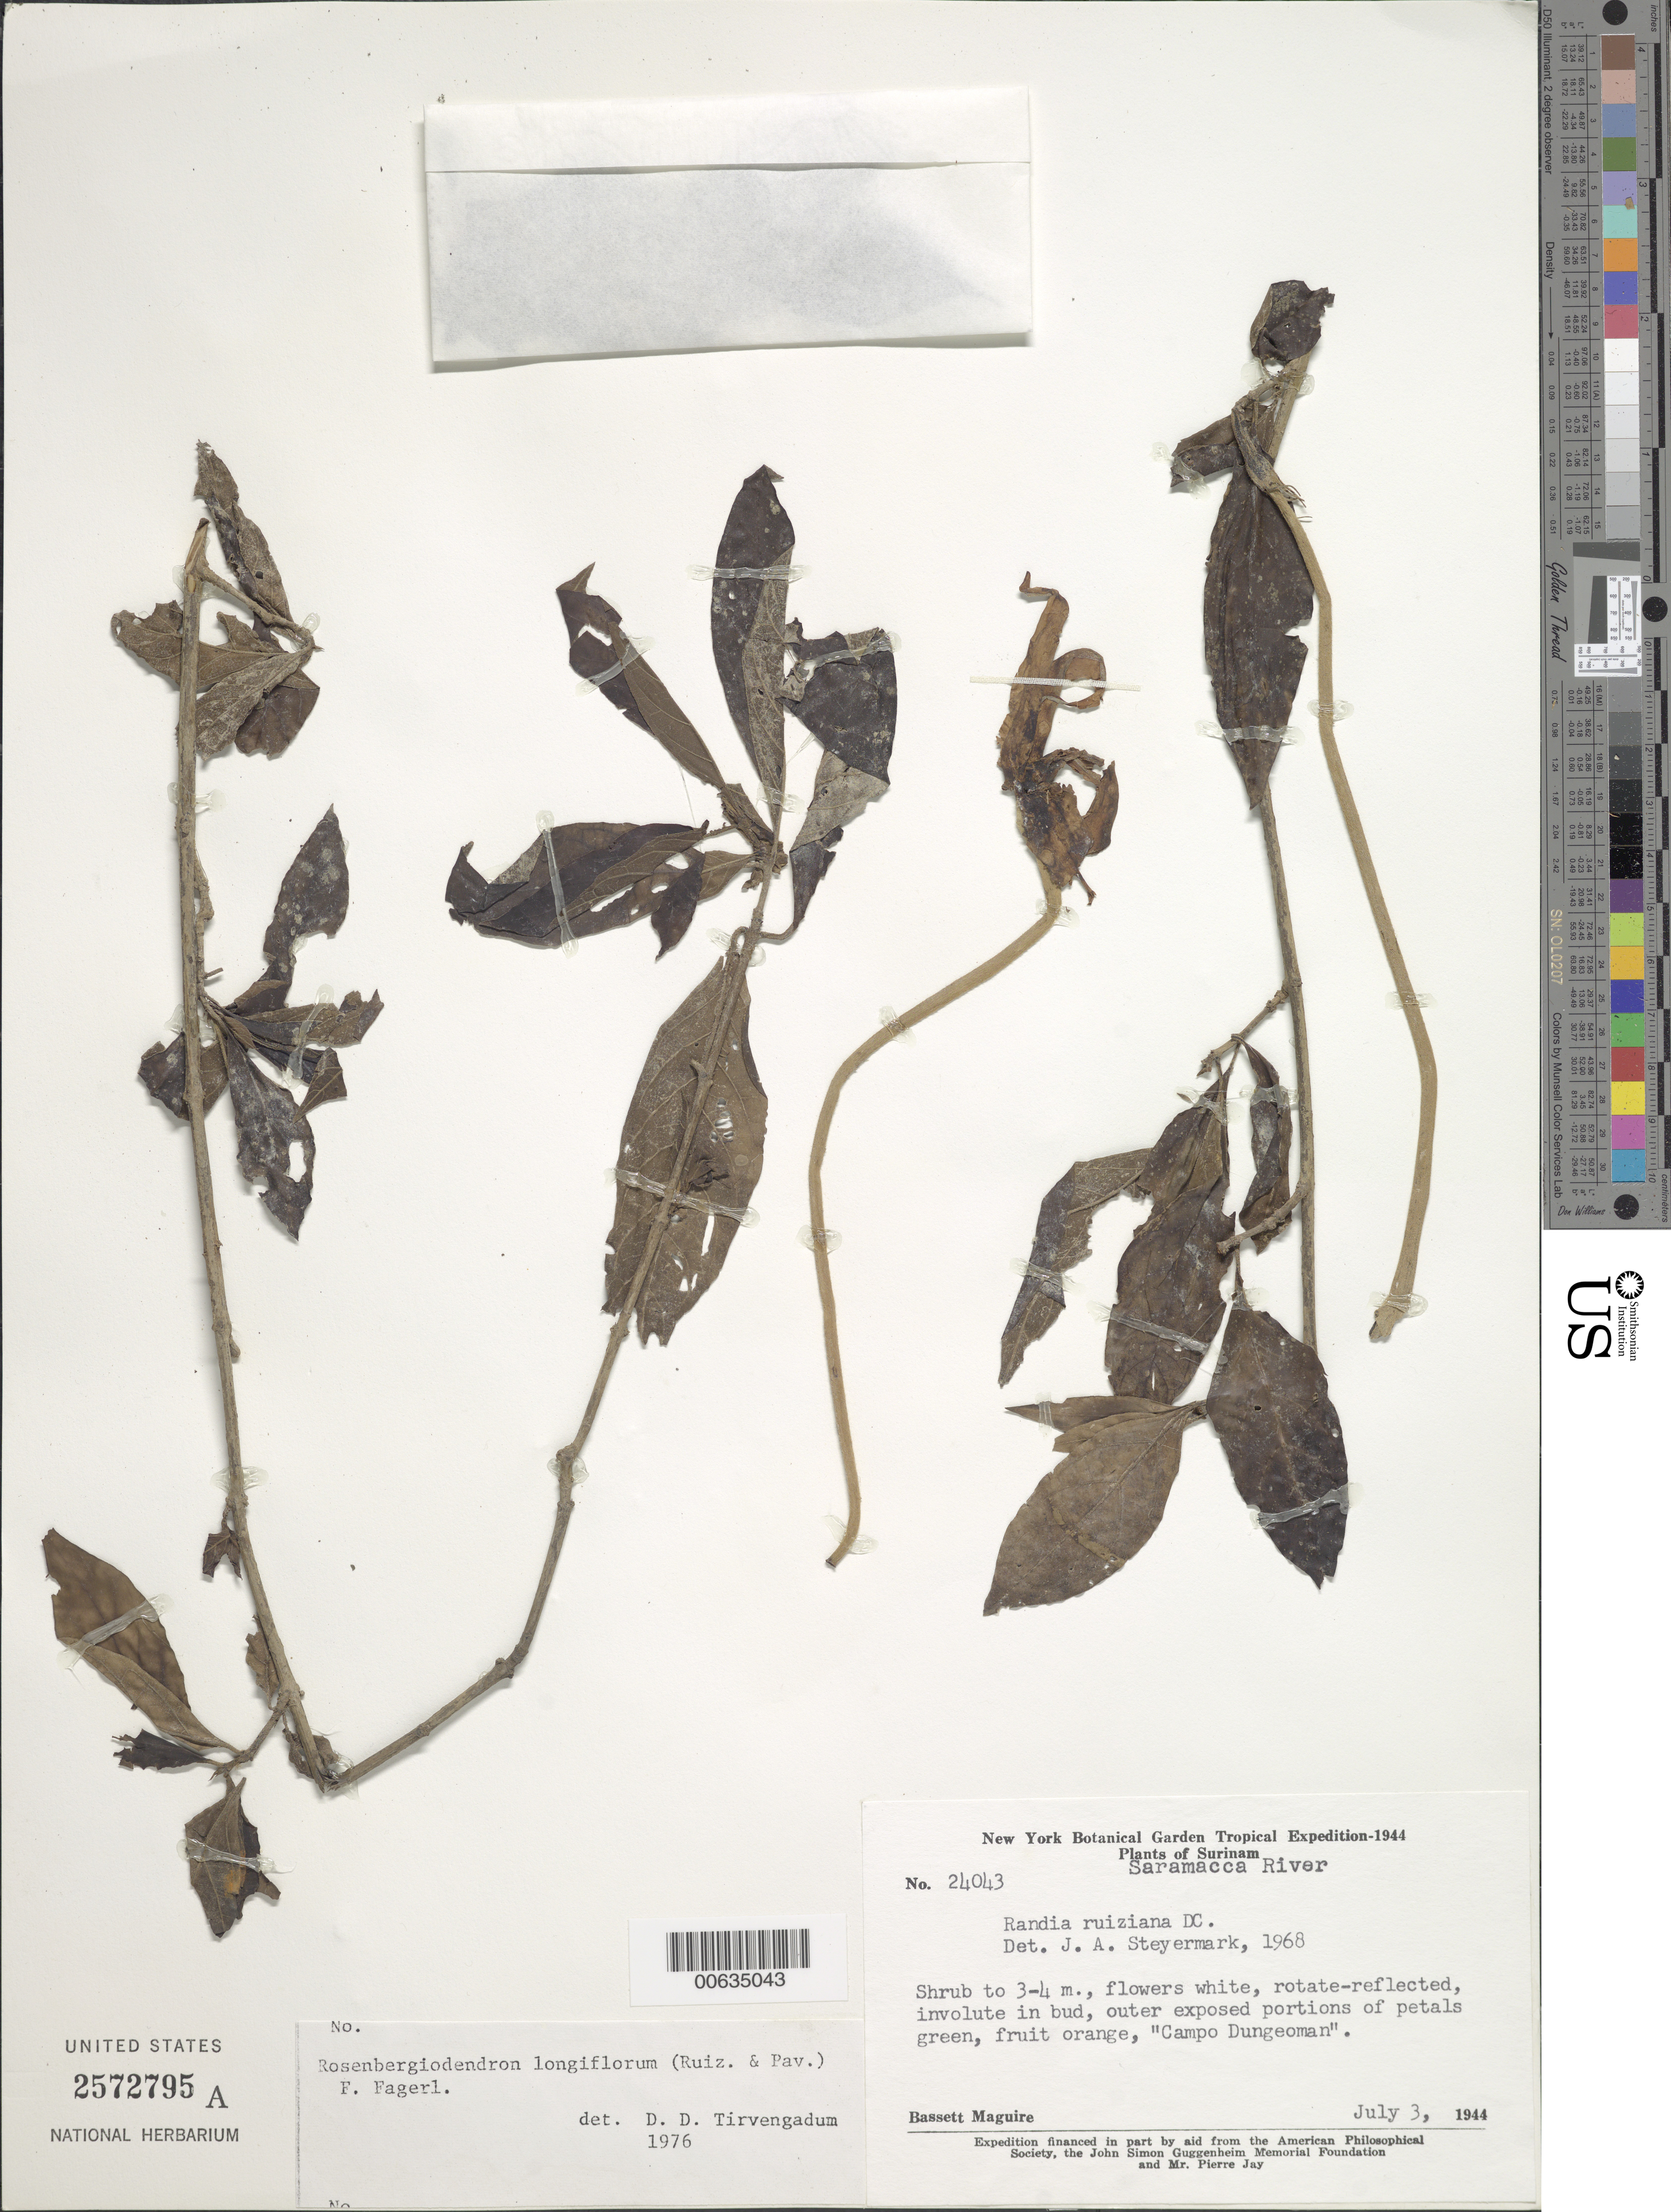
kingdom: Plantae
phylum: Tracheophyta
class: Magnoliopsida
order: Gentianales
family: Rubiaceae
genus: Rosenbergiodendron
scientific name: Rosenbergiodendron longiflorum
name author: (Ruiz & Pav.) Fagerl.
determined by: Tirvengadum, D. D.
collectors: B. Maguire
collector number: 24043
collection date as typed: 3-Jul-44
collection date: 1944-07-03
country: Suriname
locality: Saramacca River, 5-10 km above Boschland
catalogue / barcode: US 2572795A